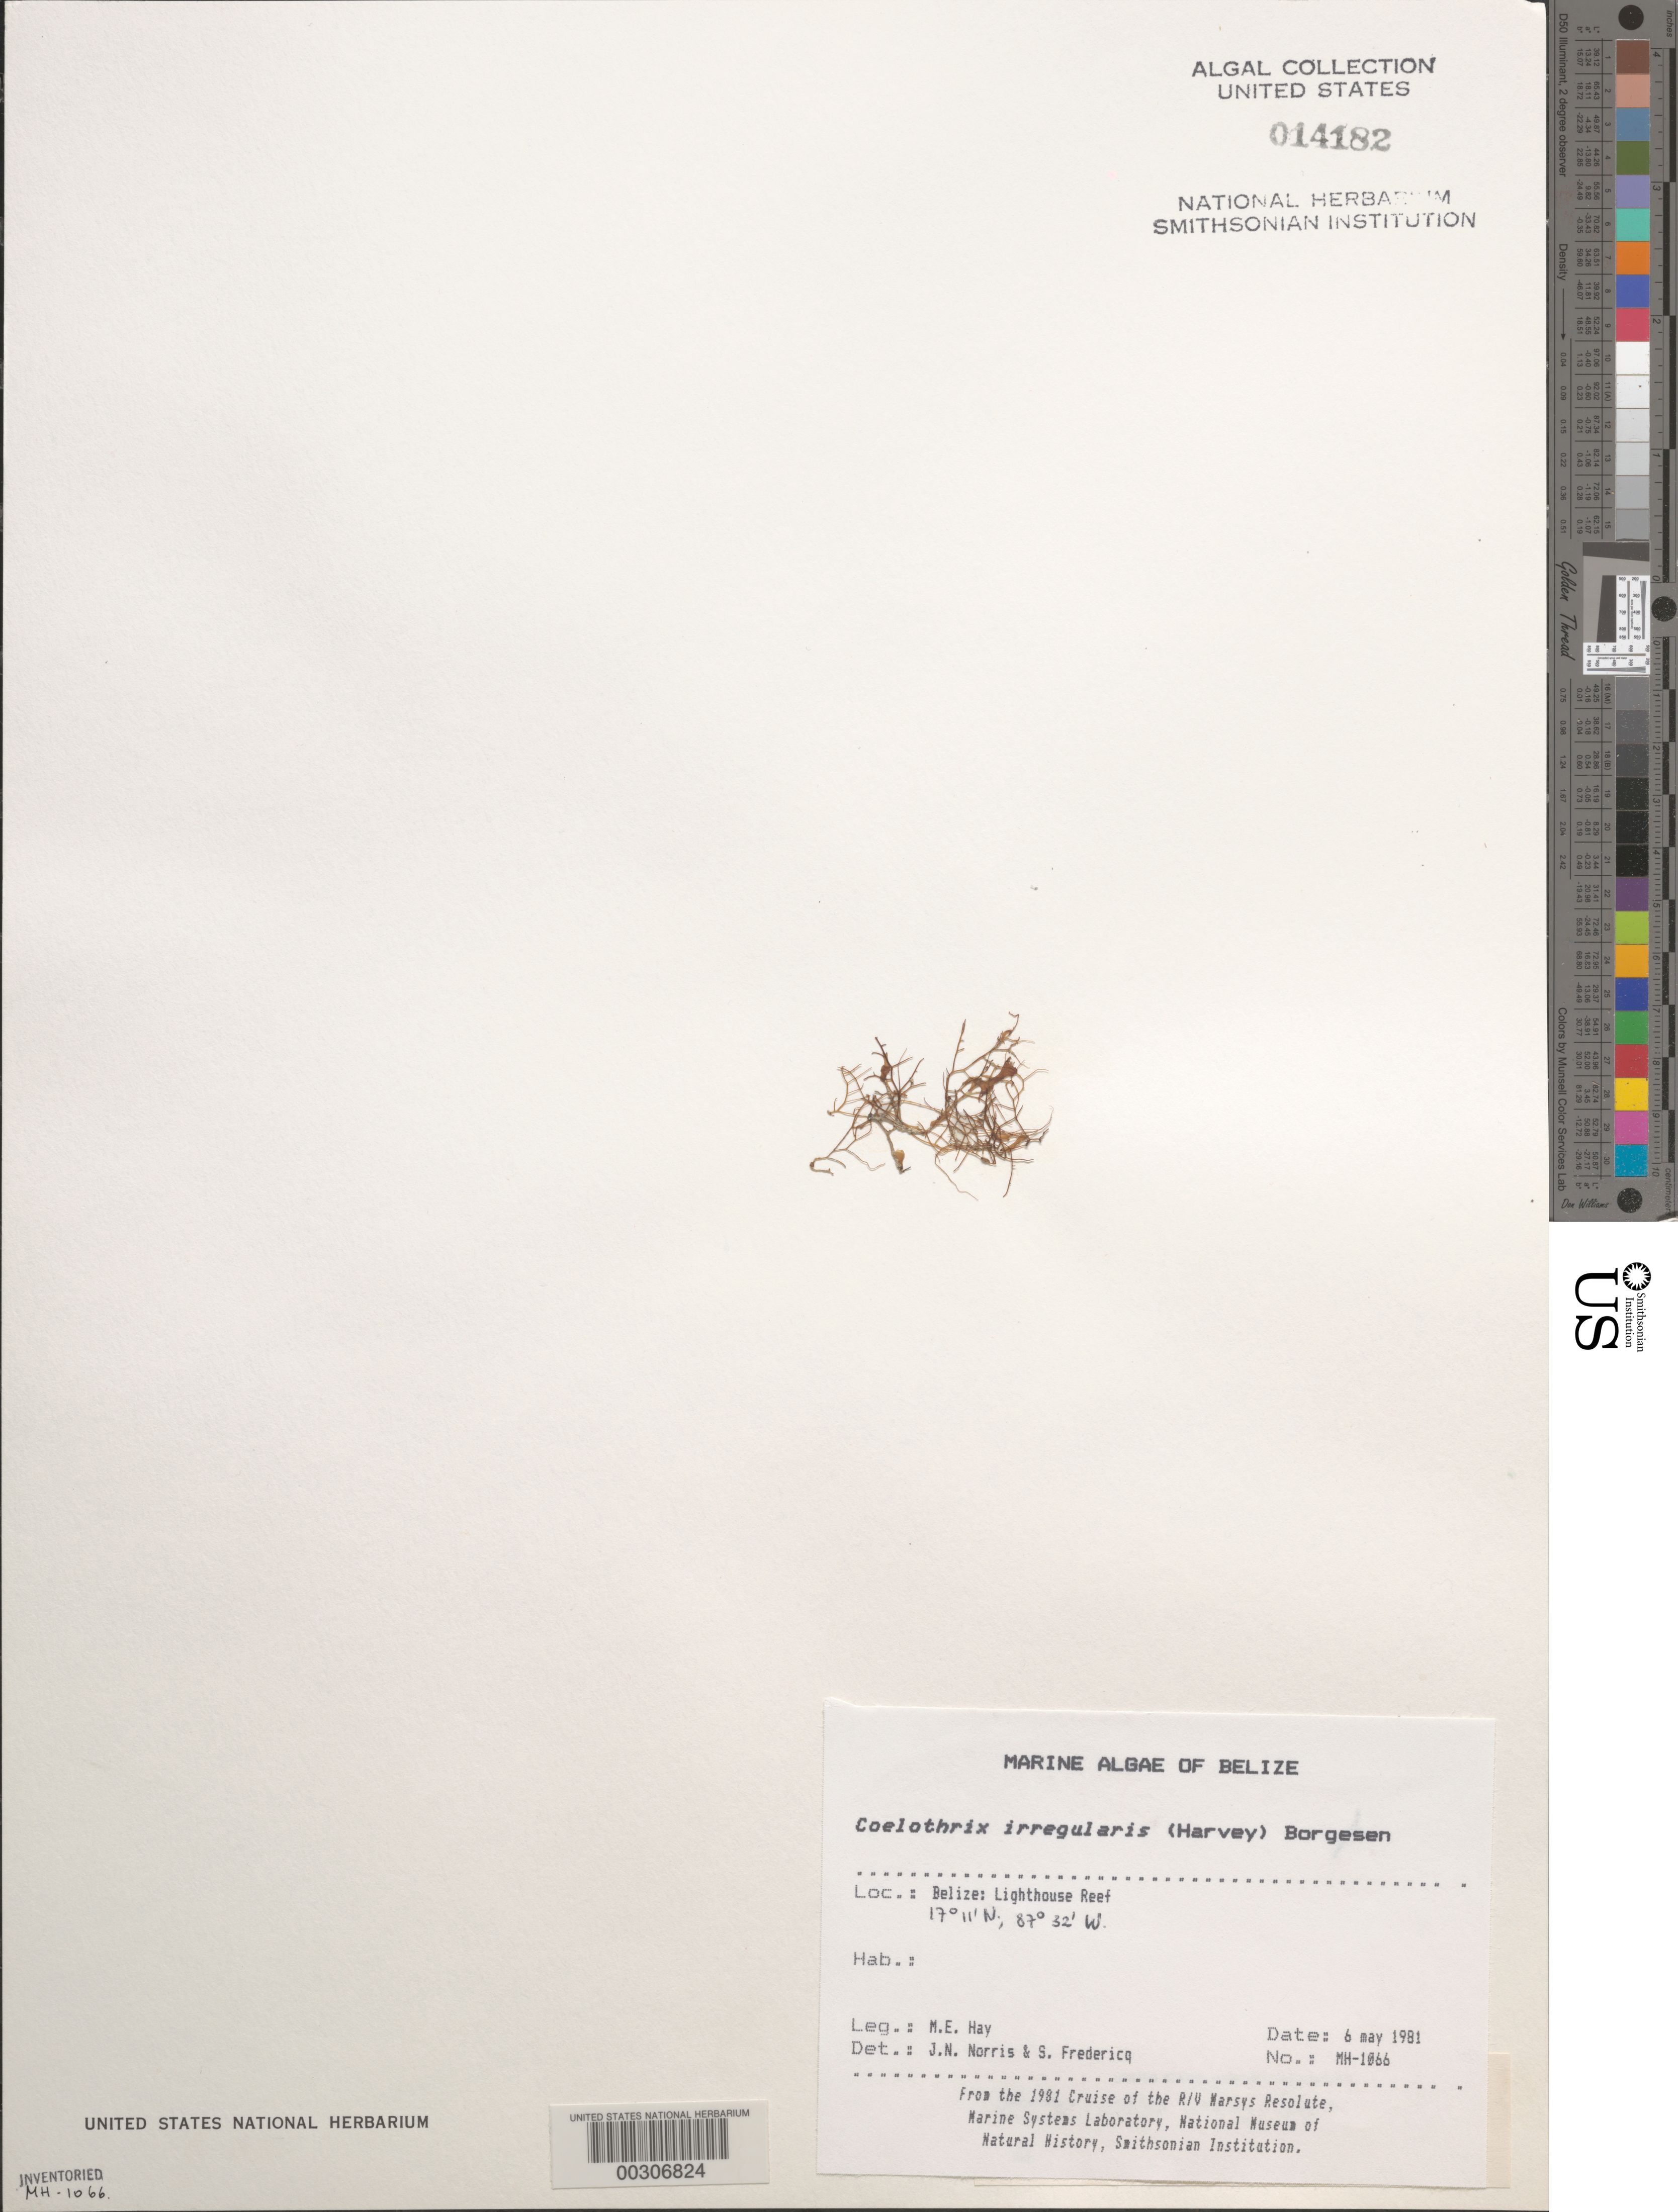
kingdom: Plantae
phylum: Rhodophyta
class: Florideophyceae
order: Rhodymeniales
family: Champiaceae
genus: Coelothrix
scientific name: Coelothrix irregularis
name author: (Harv.) Børgesen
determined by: Norris, J. N.; Fredericq, S.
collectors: M. E. Hay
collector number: MEH-1066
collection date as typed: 06 May 1981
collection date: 1981-05-06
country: Belize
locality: Lighthouse reef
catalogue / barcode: US 14182